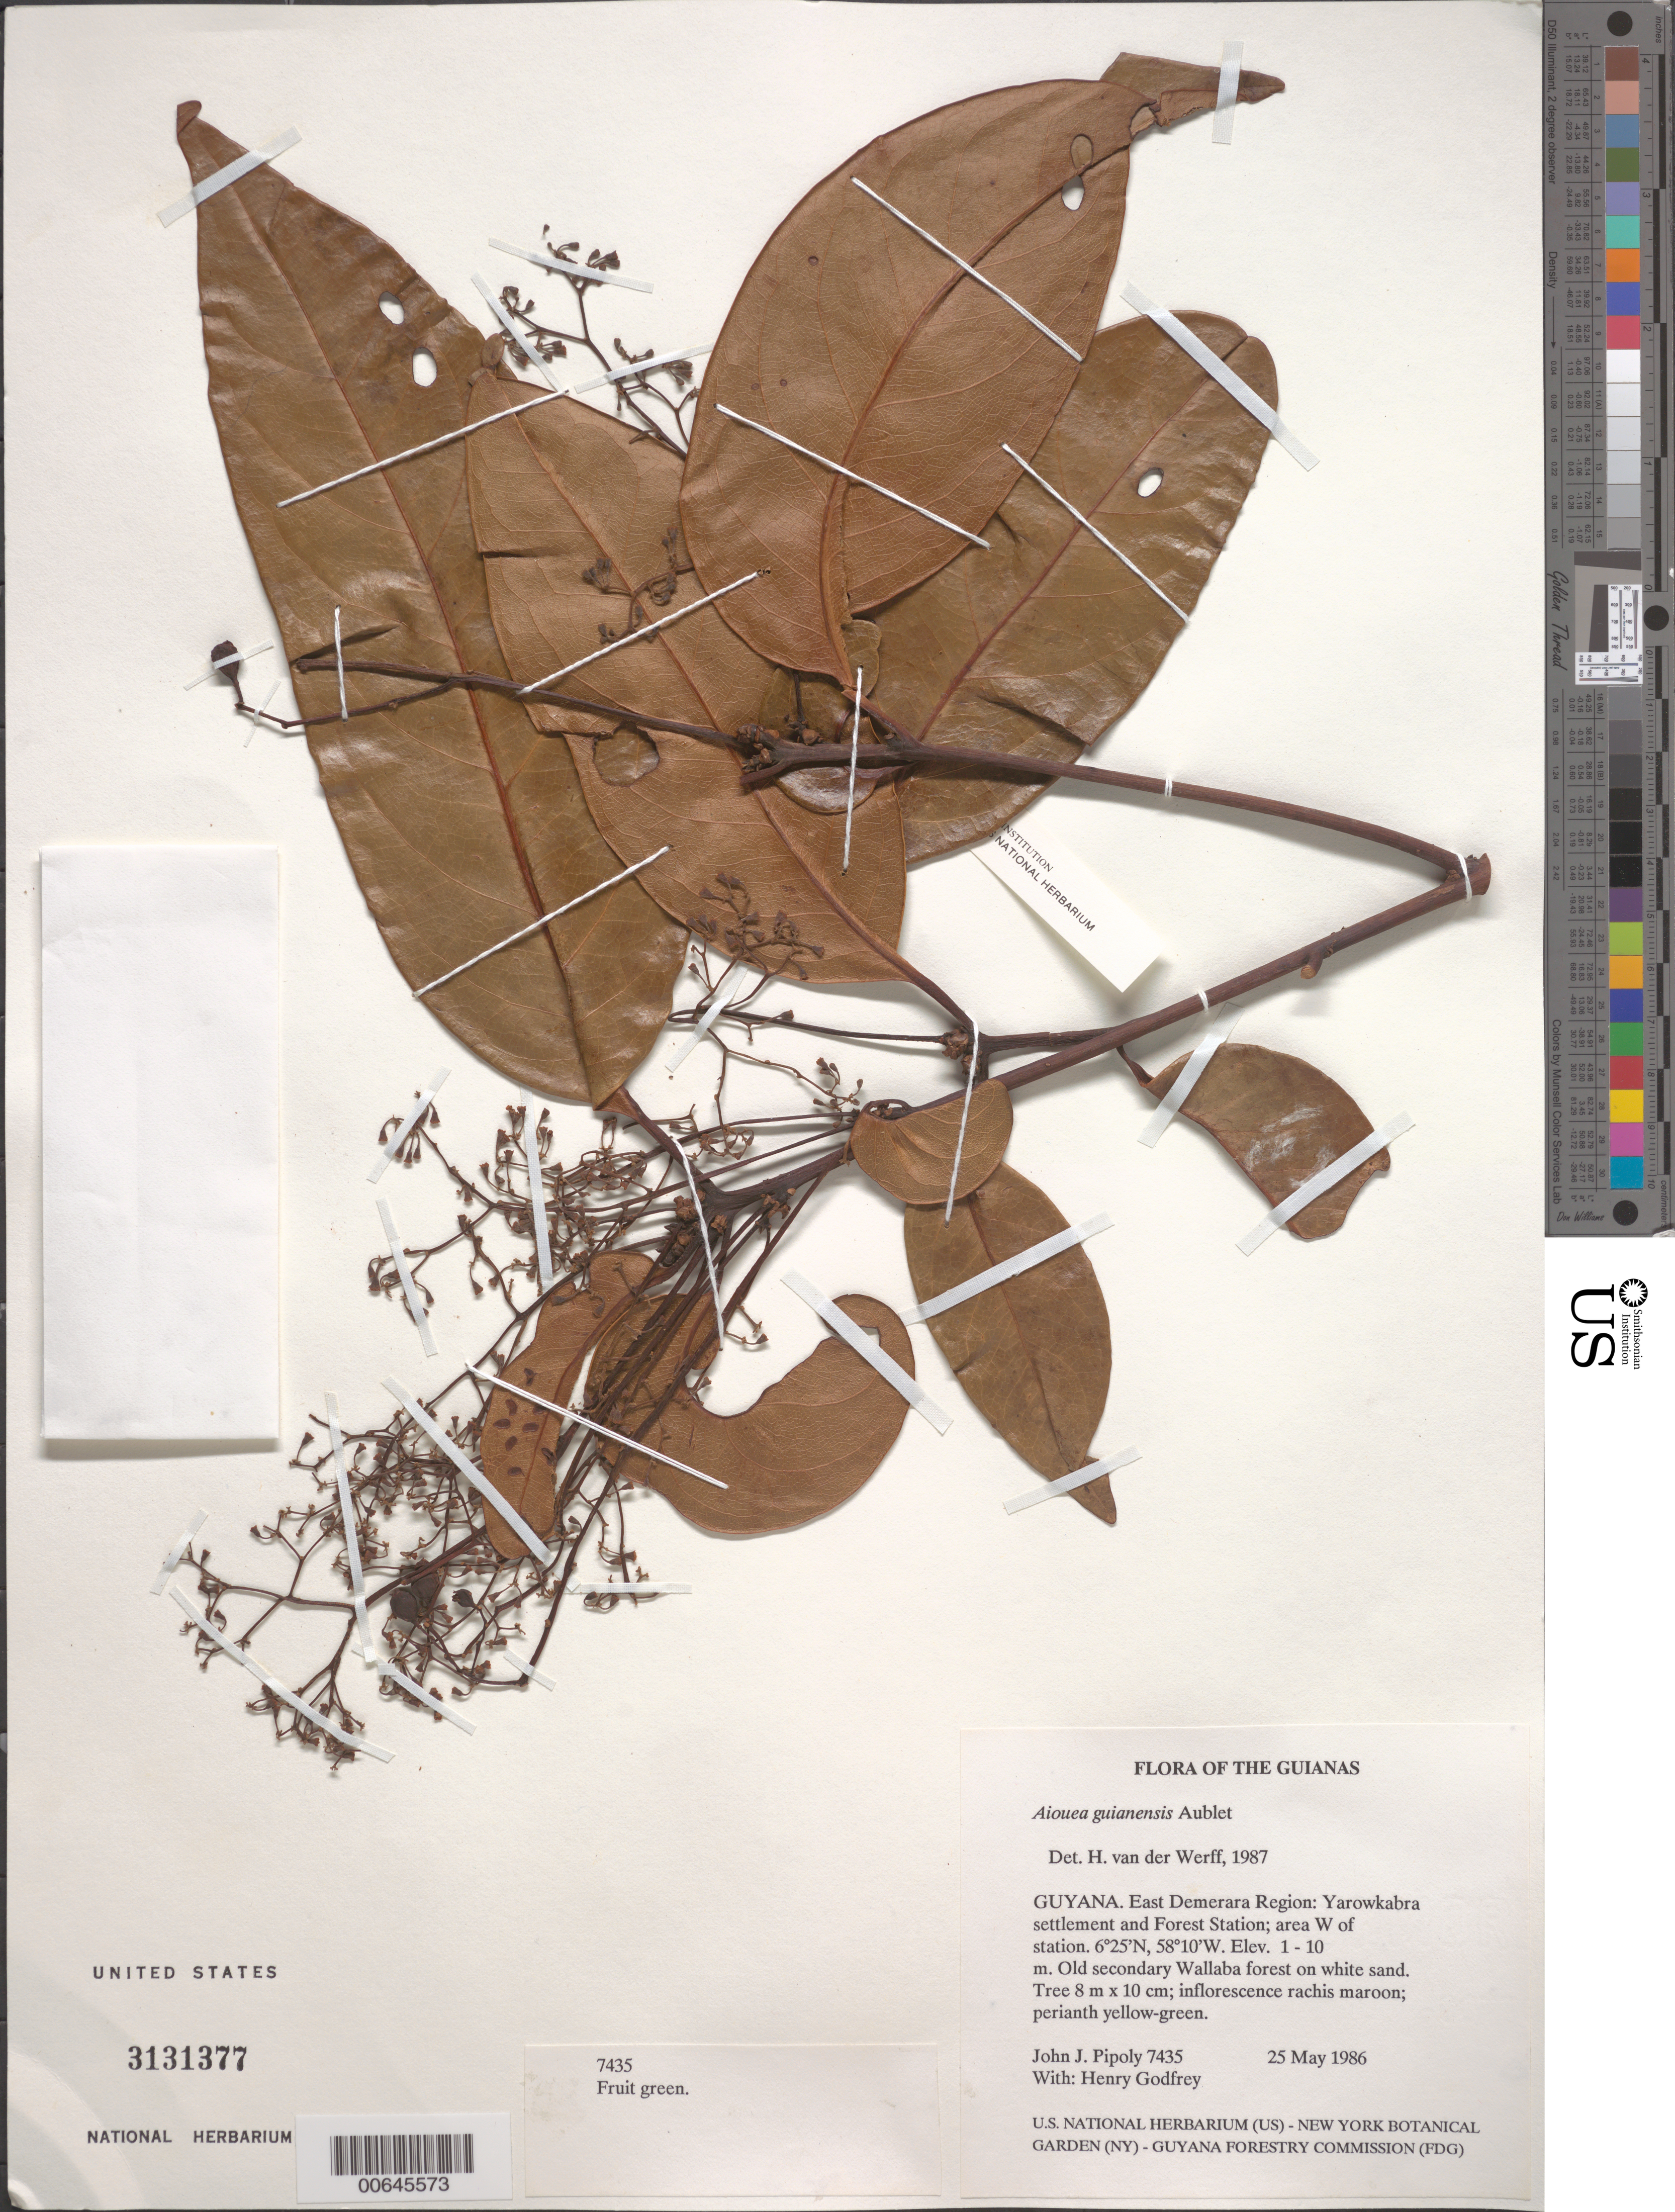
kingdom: Plantae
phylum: Tracheophyta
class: Magnoliopsida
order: Laurales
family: Lauraceae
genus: Aiouea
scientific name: Aiouea guianensis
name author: Aubl.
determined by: van der Werff, H., (MO), Missouri Botanical Garden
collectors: J. J. Pipoly & H. Godfrey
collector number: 7435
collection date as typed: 25 May 1986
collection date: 1986-05-25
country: Guyana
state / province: Demerara-Mahaica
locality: Yarowkabra settlement and Forest Station; area W of station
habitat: Old secondary Wallaba forest on white sand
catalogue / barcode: US 3131377